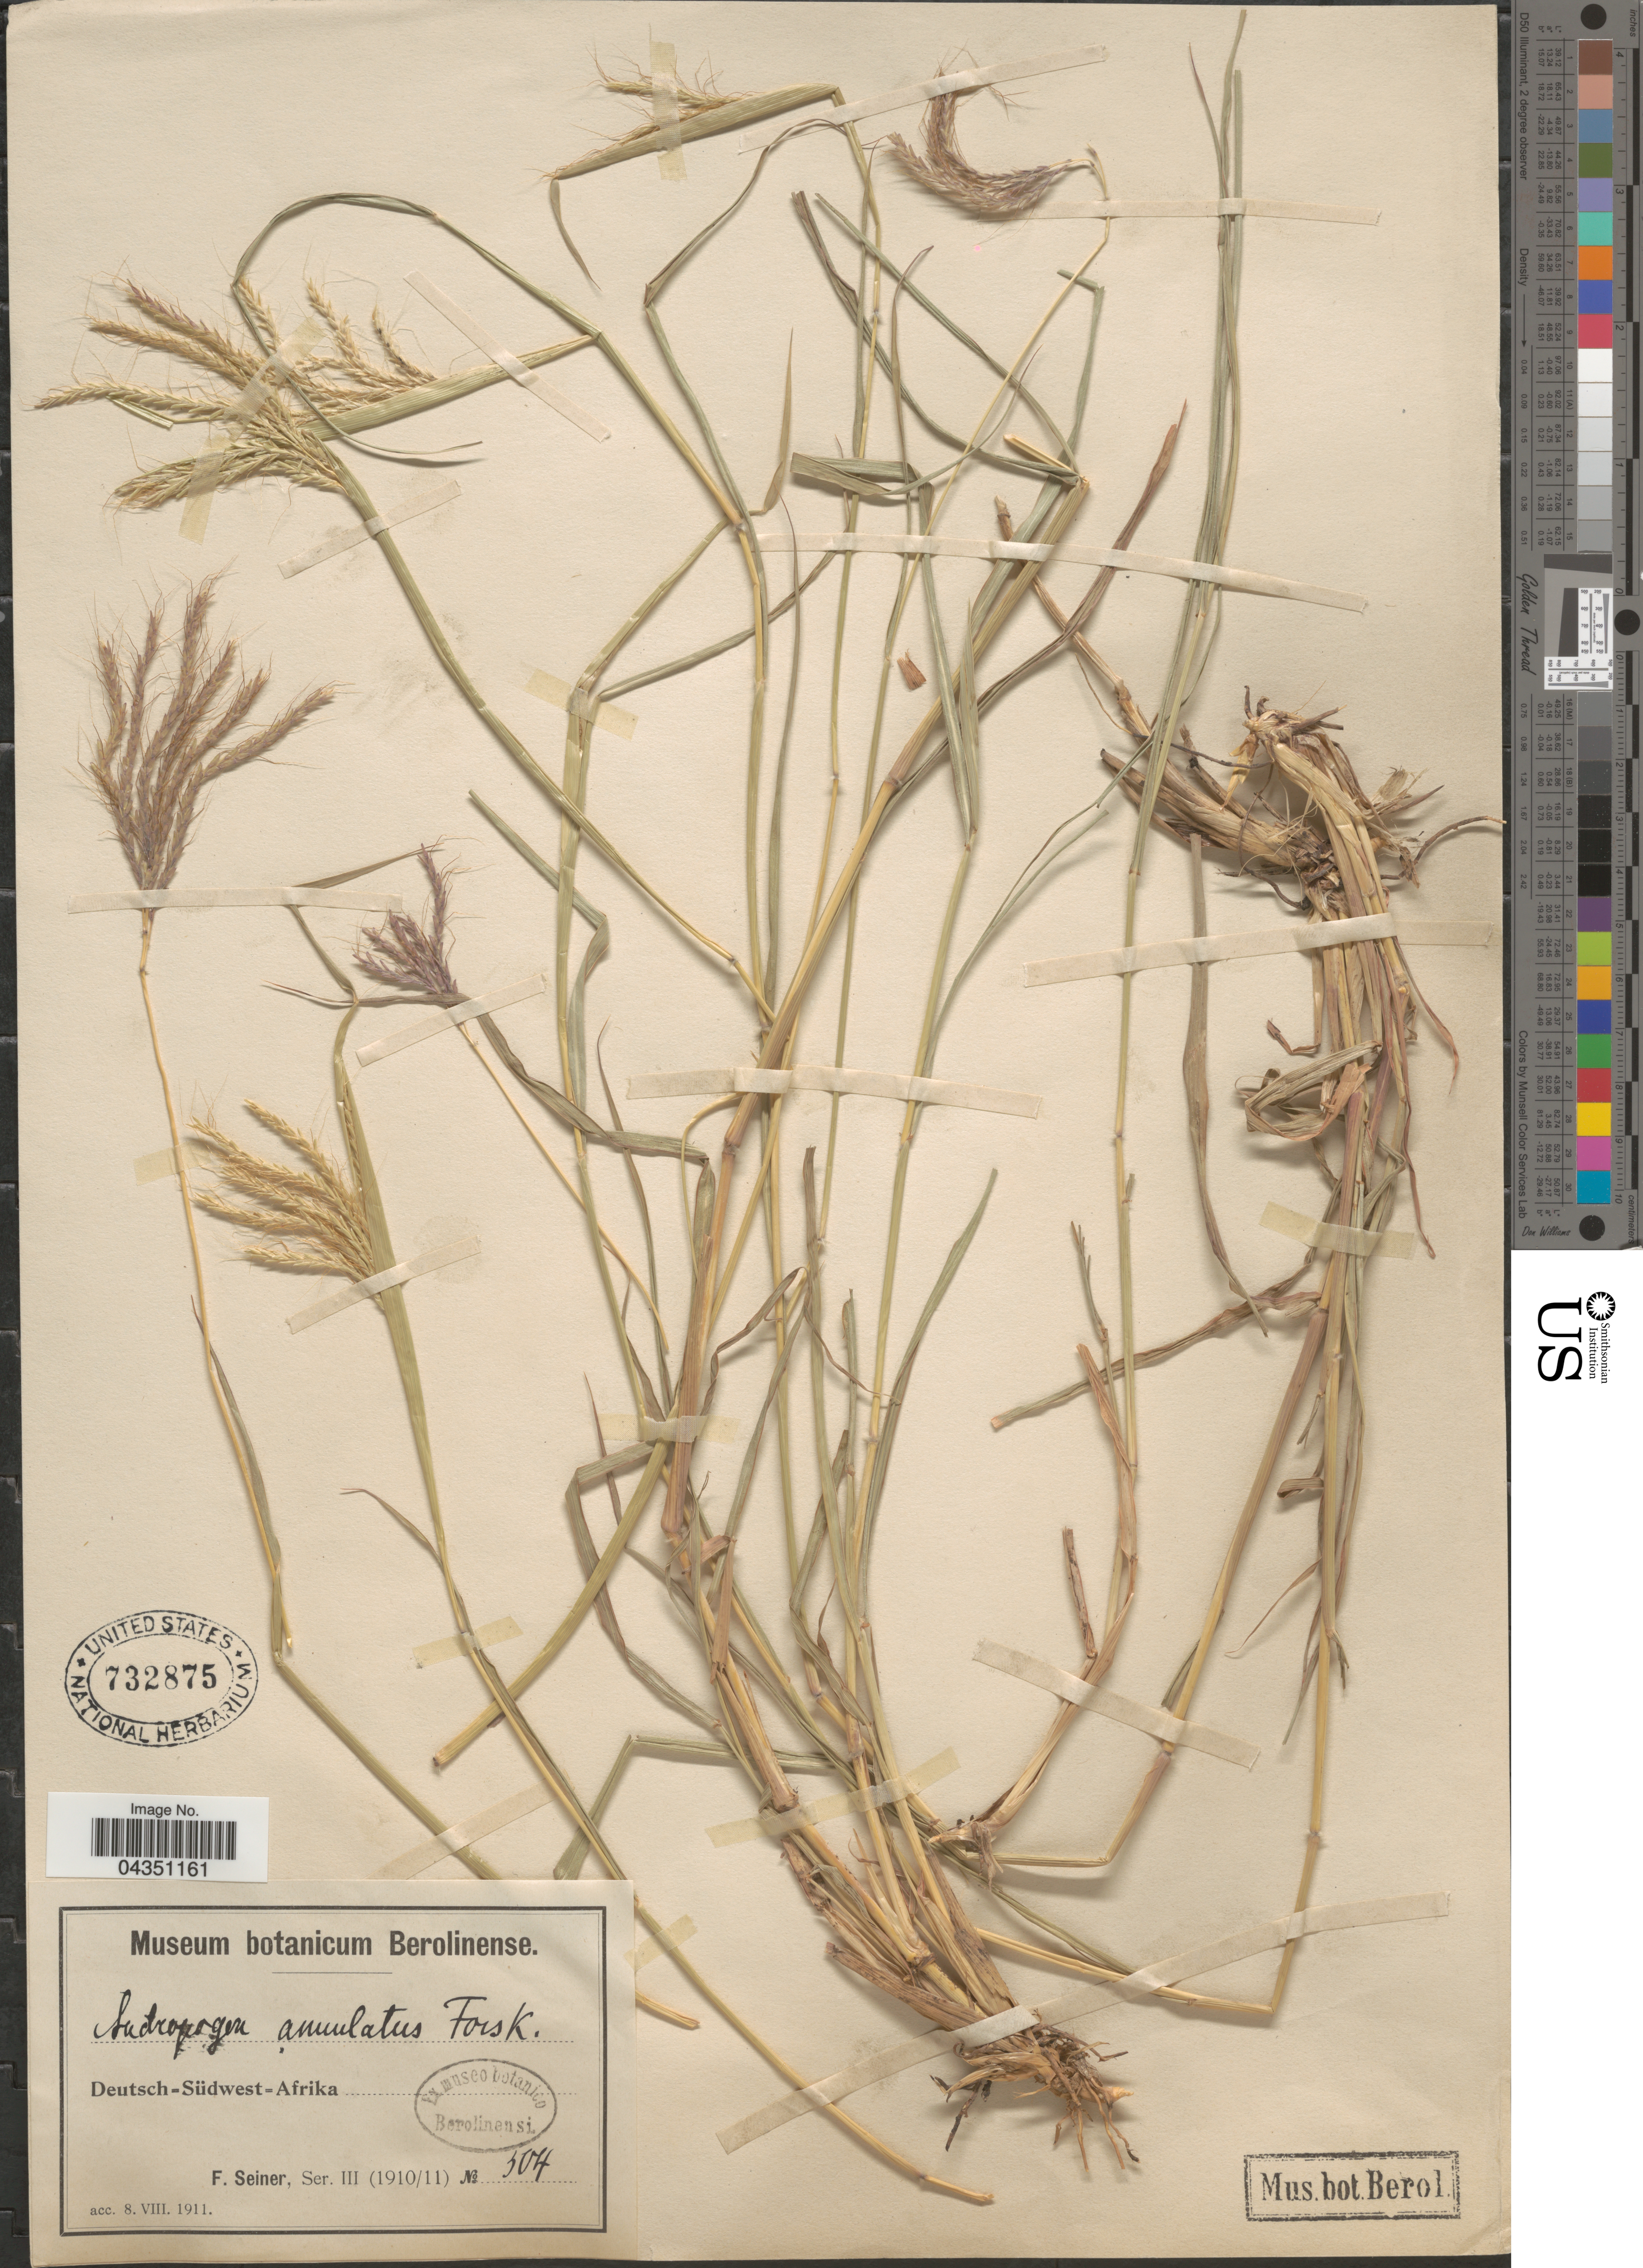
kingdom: Plantae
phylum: Tracheophyta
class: Liliopsida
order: Poales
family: Poaceae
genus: Dichanthium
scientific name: Dichanthium annulatum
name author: (Forssk.) Stapf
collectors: F. Seiner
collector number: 504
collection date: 1910/1911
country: Namibia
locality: Deutsch-Südwest-Afrika.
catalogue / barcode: US 732875